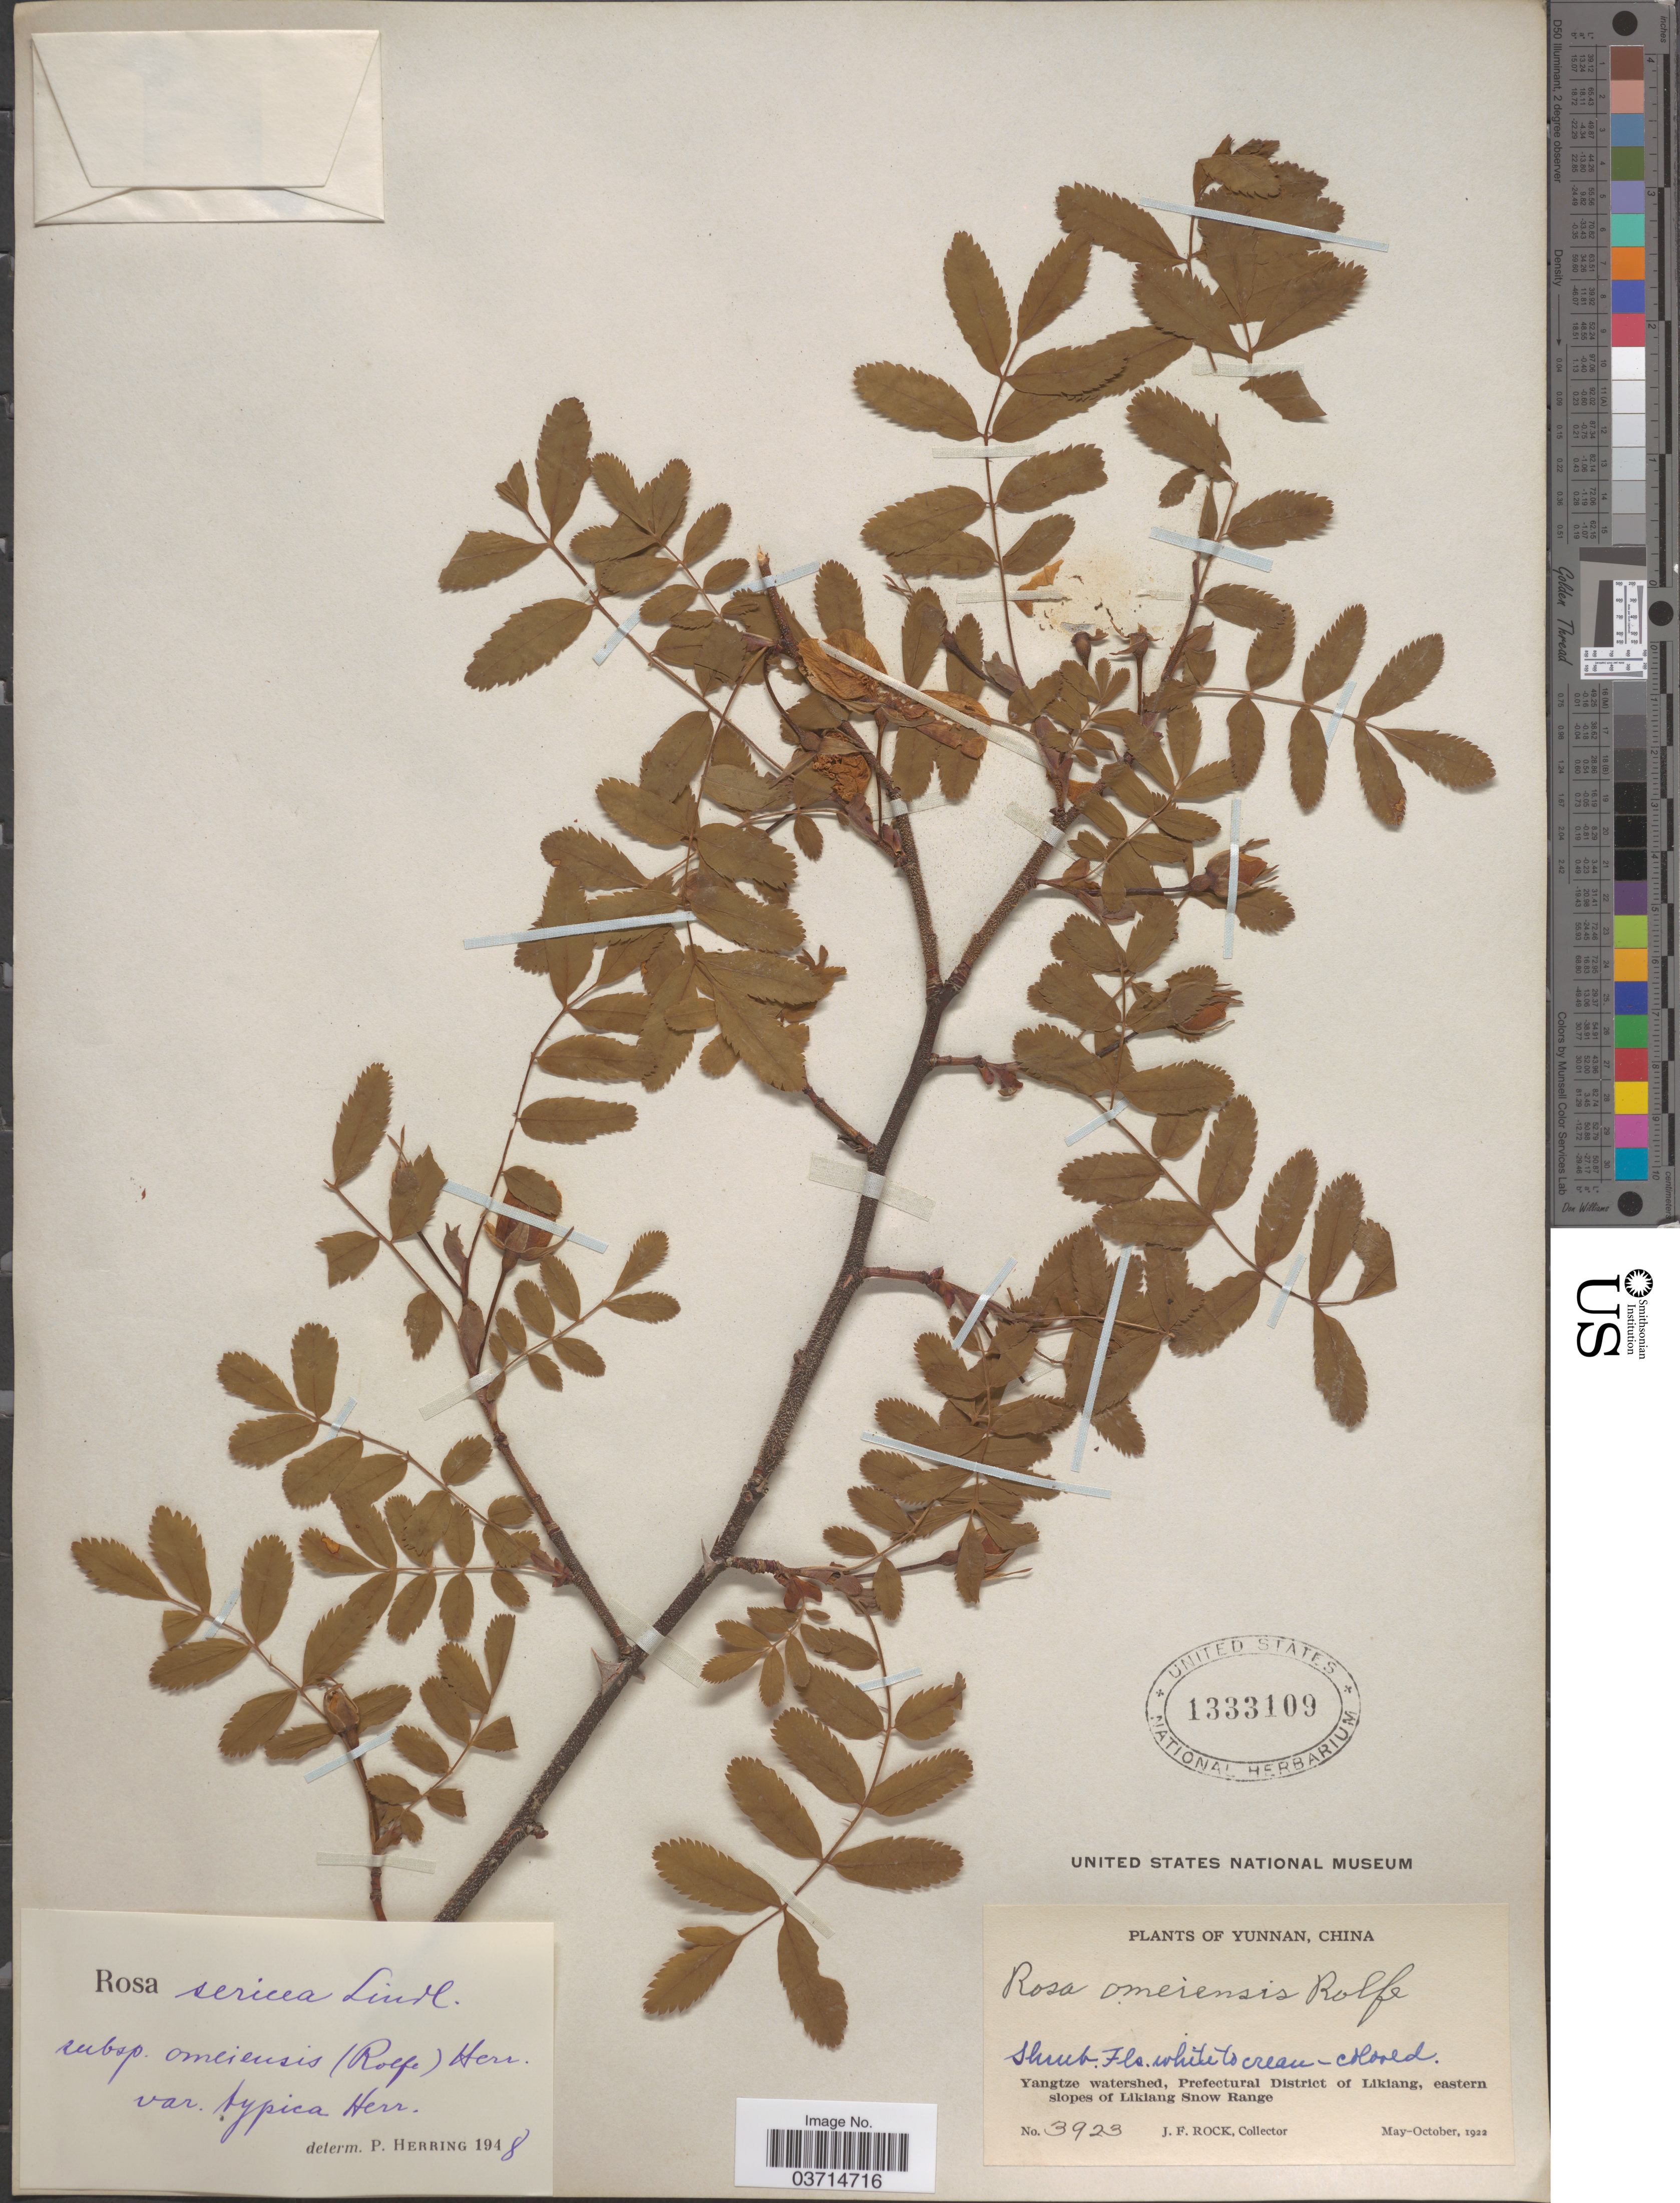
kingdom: Plantae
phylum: Tracheophyta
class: Magnoliopsida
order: Rosales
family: Rosaceae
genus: Rosa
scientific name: Rosa omeiensis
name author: Rolfe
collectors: J. Rock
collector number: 3923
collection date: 1922-05/1922-10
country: China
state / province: Yunnan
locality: Yangtze watershed, Prefectural District of Likiang, eastern slopes of Likiang Snow Range.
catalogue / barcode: US 1333109